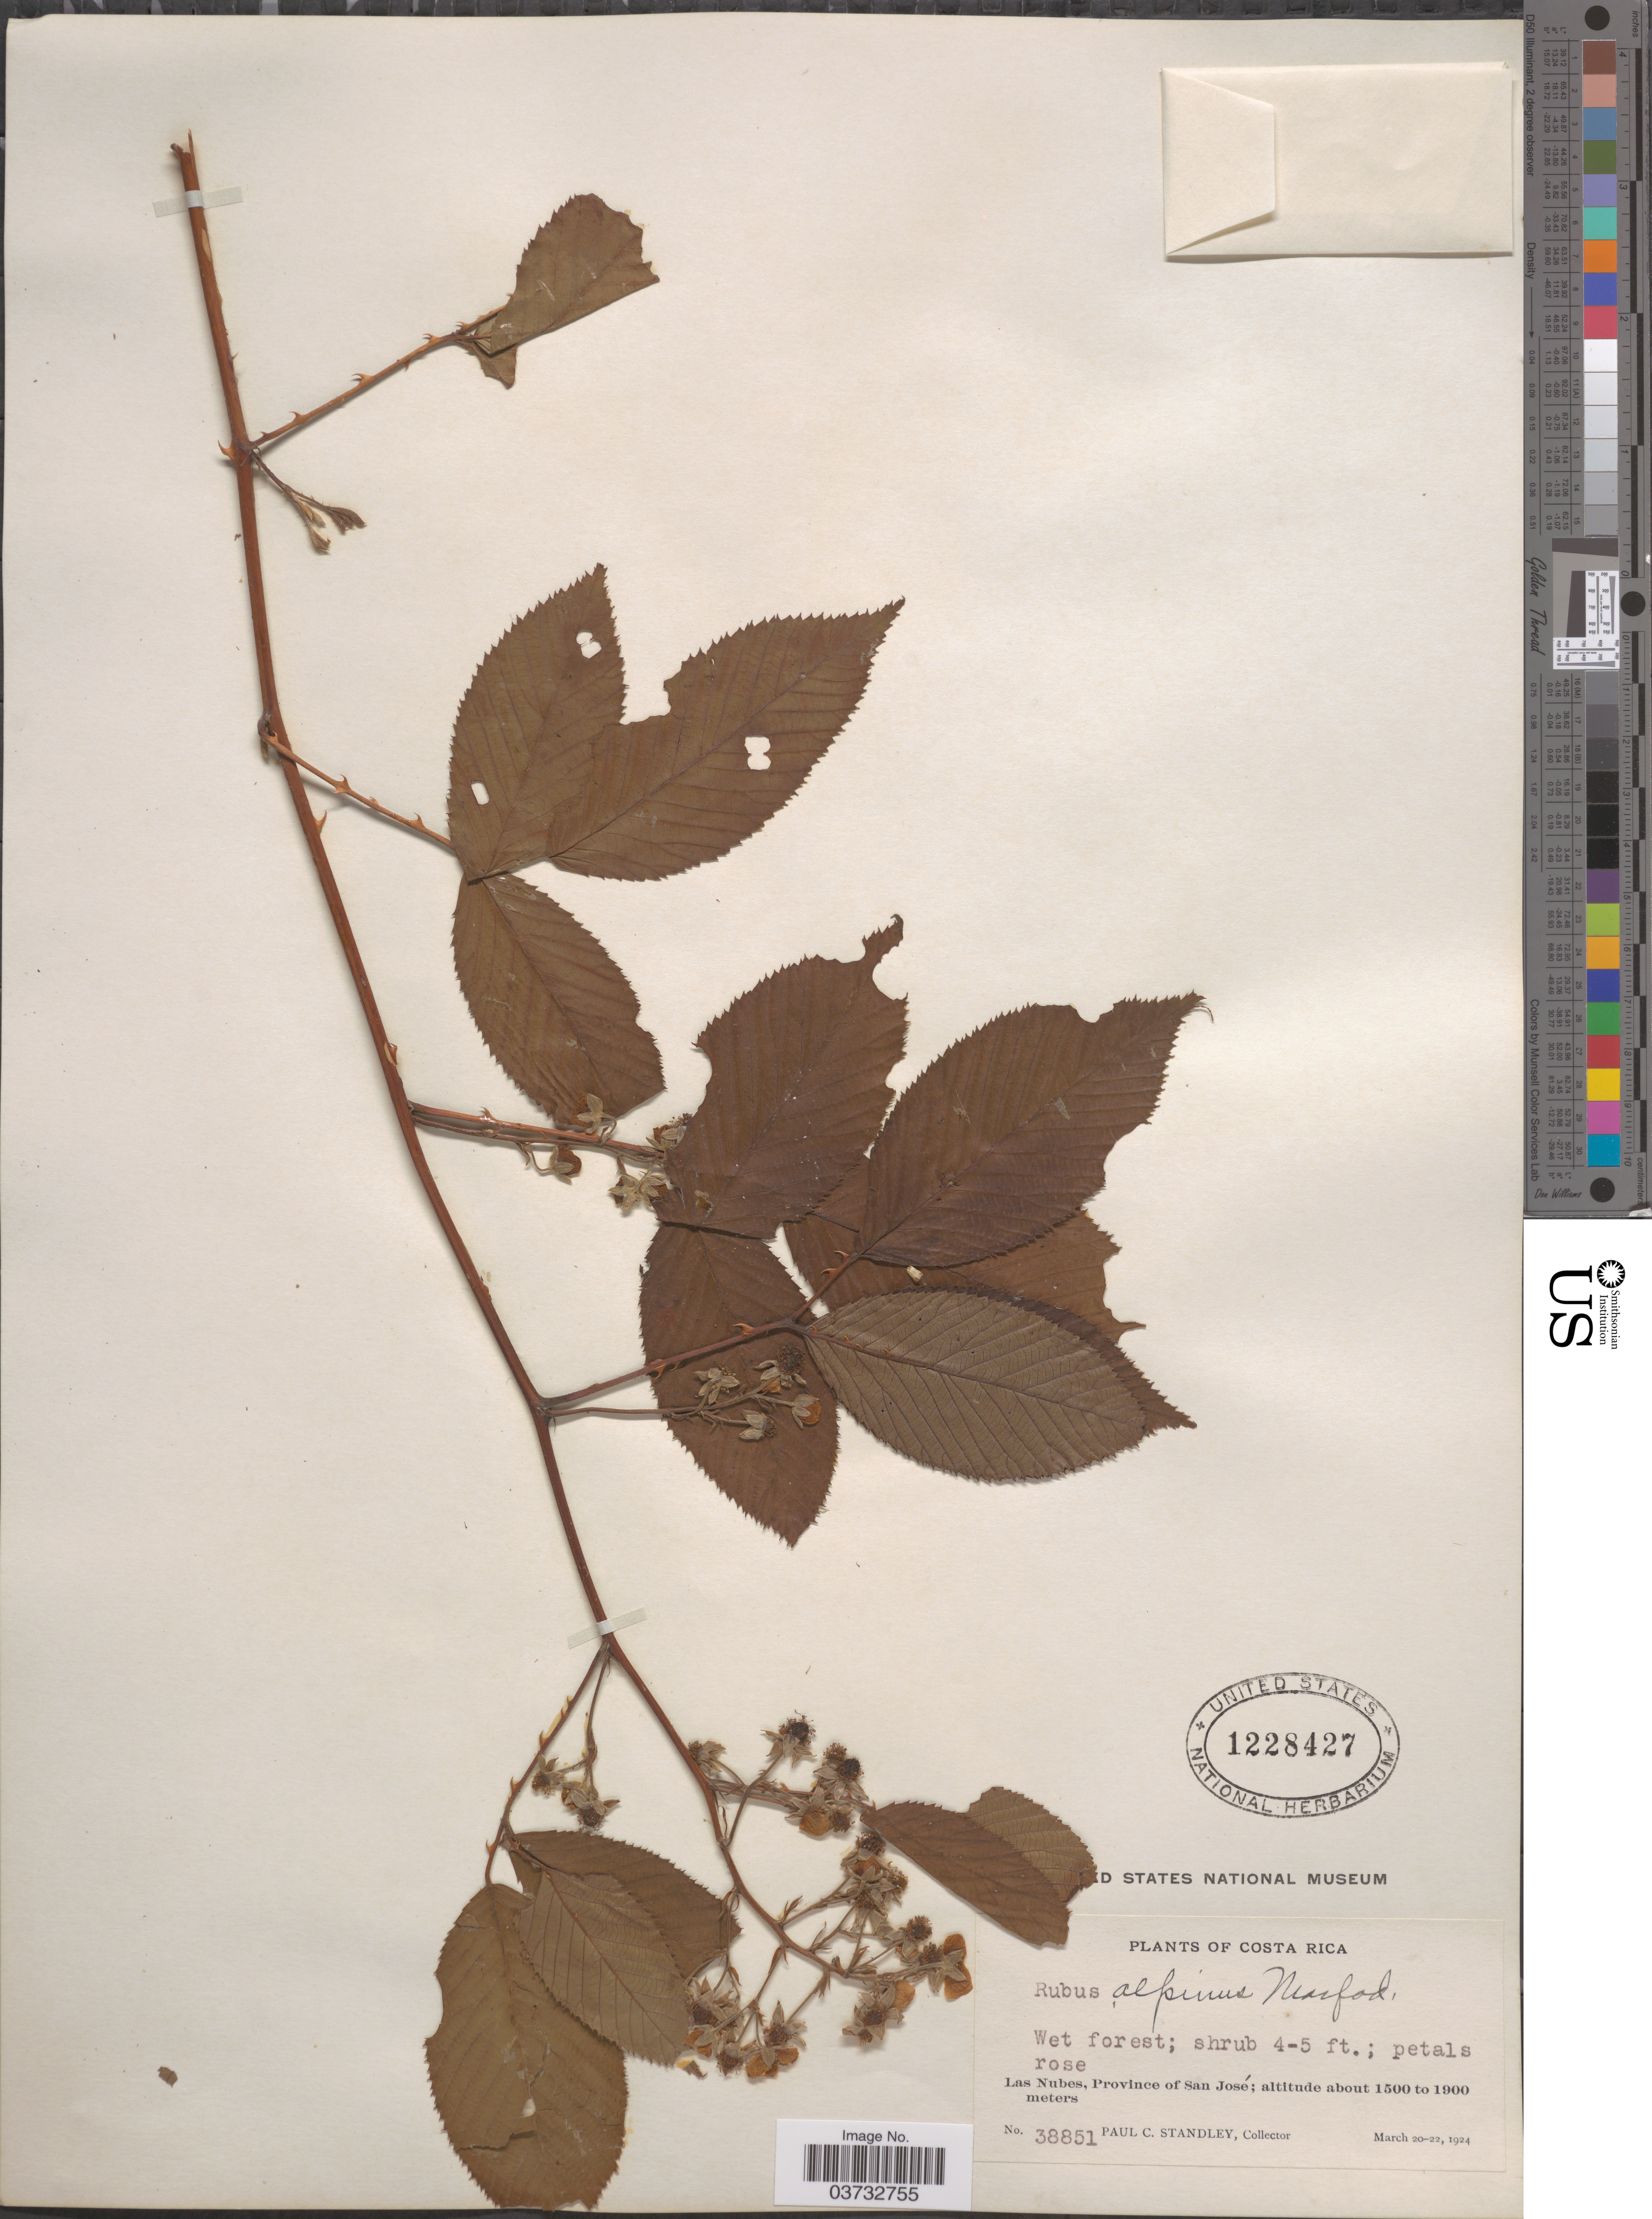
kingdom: Plantae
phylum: Tracheophyta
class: Magnoliopsida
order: Rosales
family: Rosaceae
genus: Rubus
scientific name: Rubus alpinus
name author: Macfad. ex Griseb.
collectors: P. C. Standley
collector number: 38851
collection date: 1924-03-20/1924-03-22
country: Costa Rica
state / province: San José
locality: Las Nubes.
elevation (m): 1500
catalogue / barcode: US 1228427